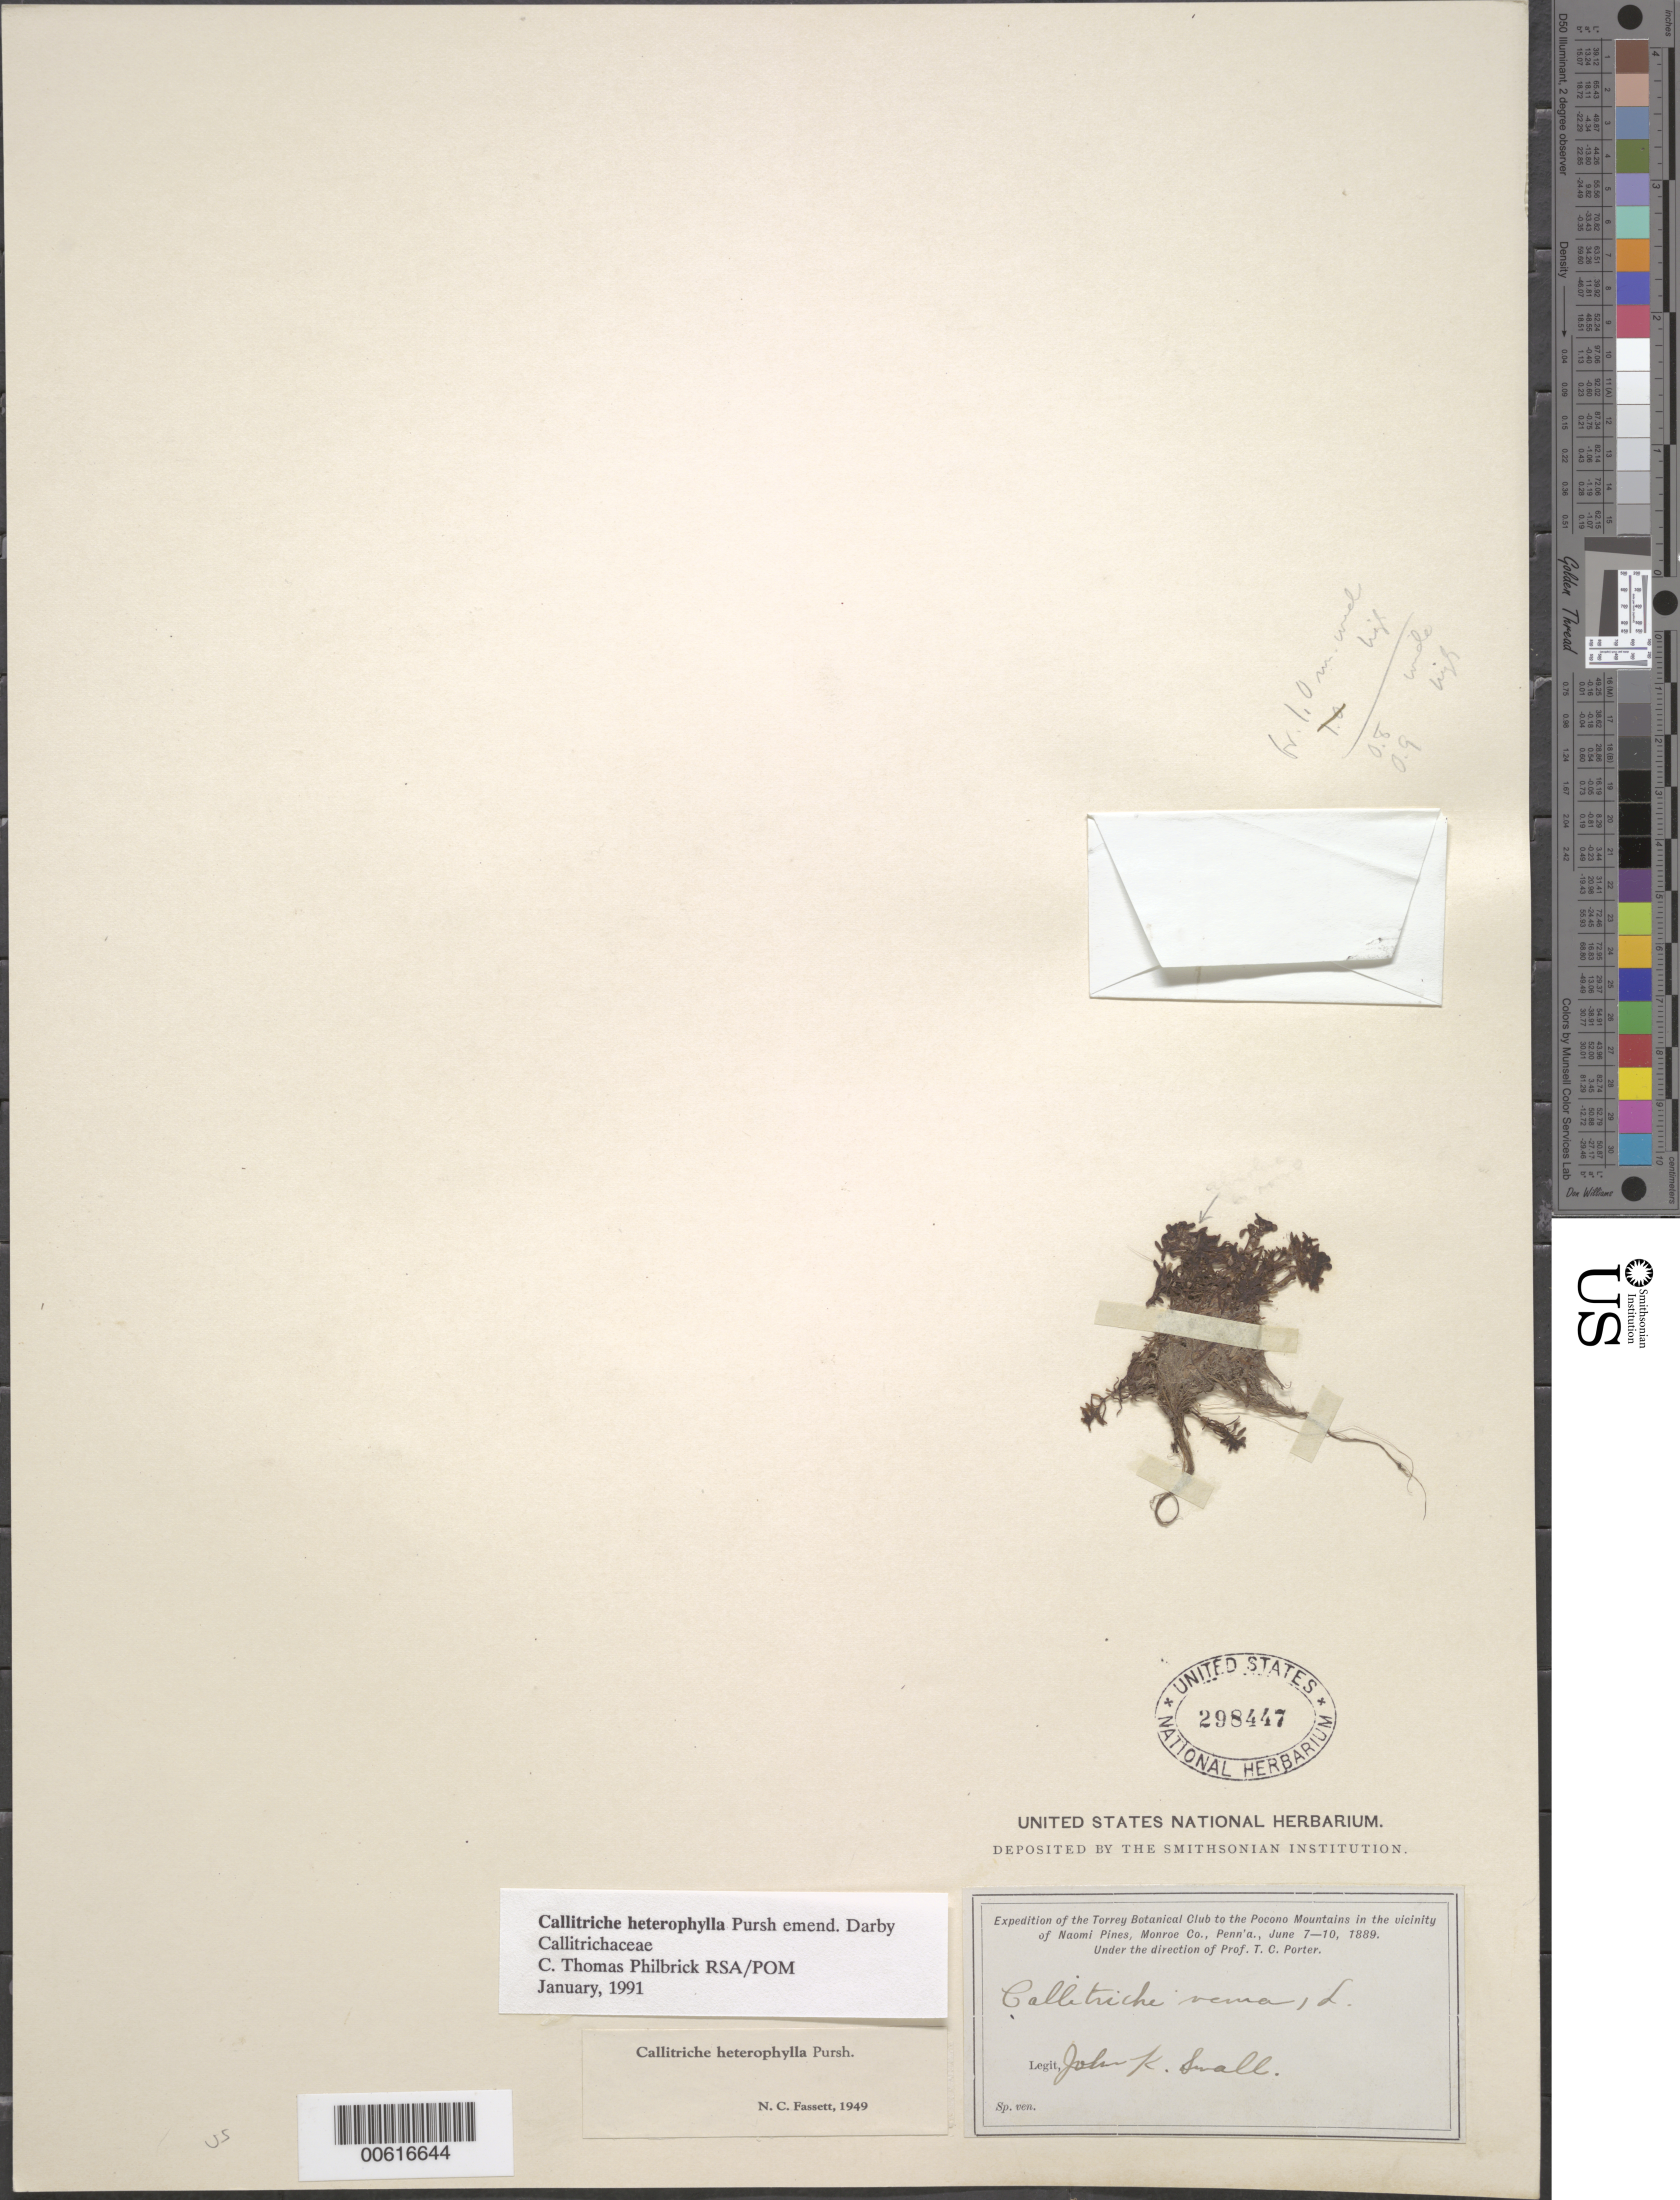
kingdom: Plantae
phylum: Tracheophyta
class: Magnoliopsida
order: Lamiales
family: Plantaginaceae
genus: Callitriche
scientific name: Callitriche heterophylla Pursh emend. Darby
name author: Pursh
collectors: J. K. Small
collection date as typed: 07 Jun 1889 to 10 Jun 1889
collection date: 1889-06-07/1889-06-10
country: United States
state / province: Pennsylvania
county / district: Monroe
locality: Naomi Pines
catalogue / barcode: US 298447